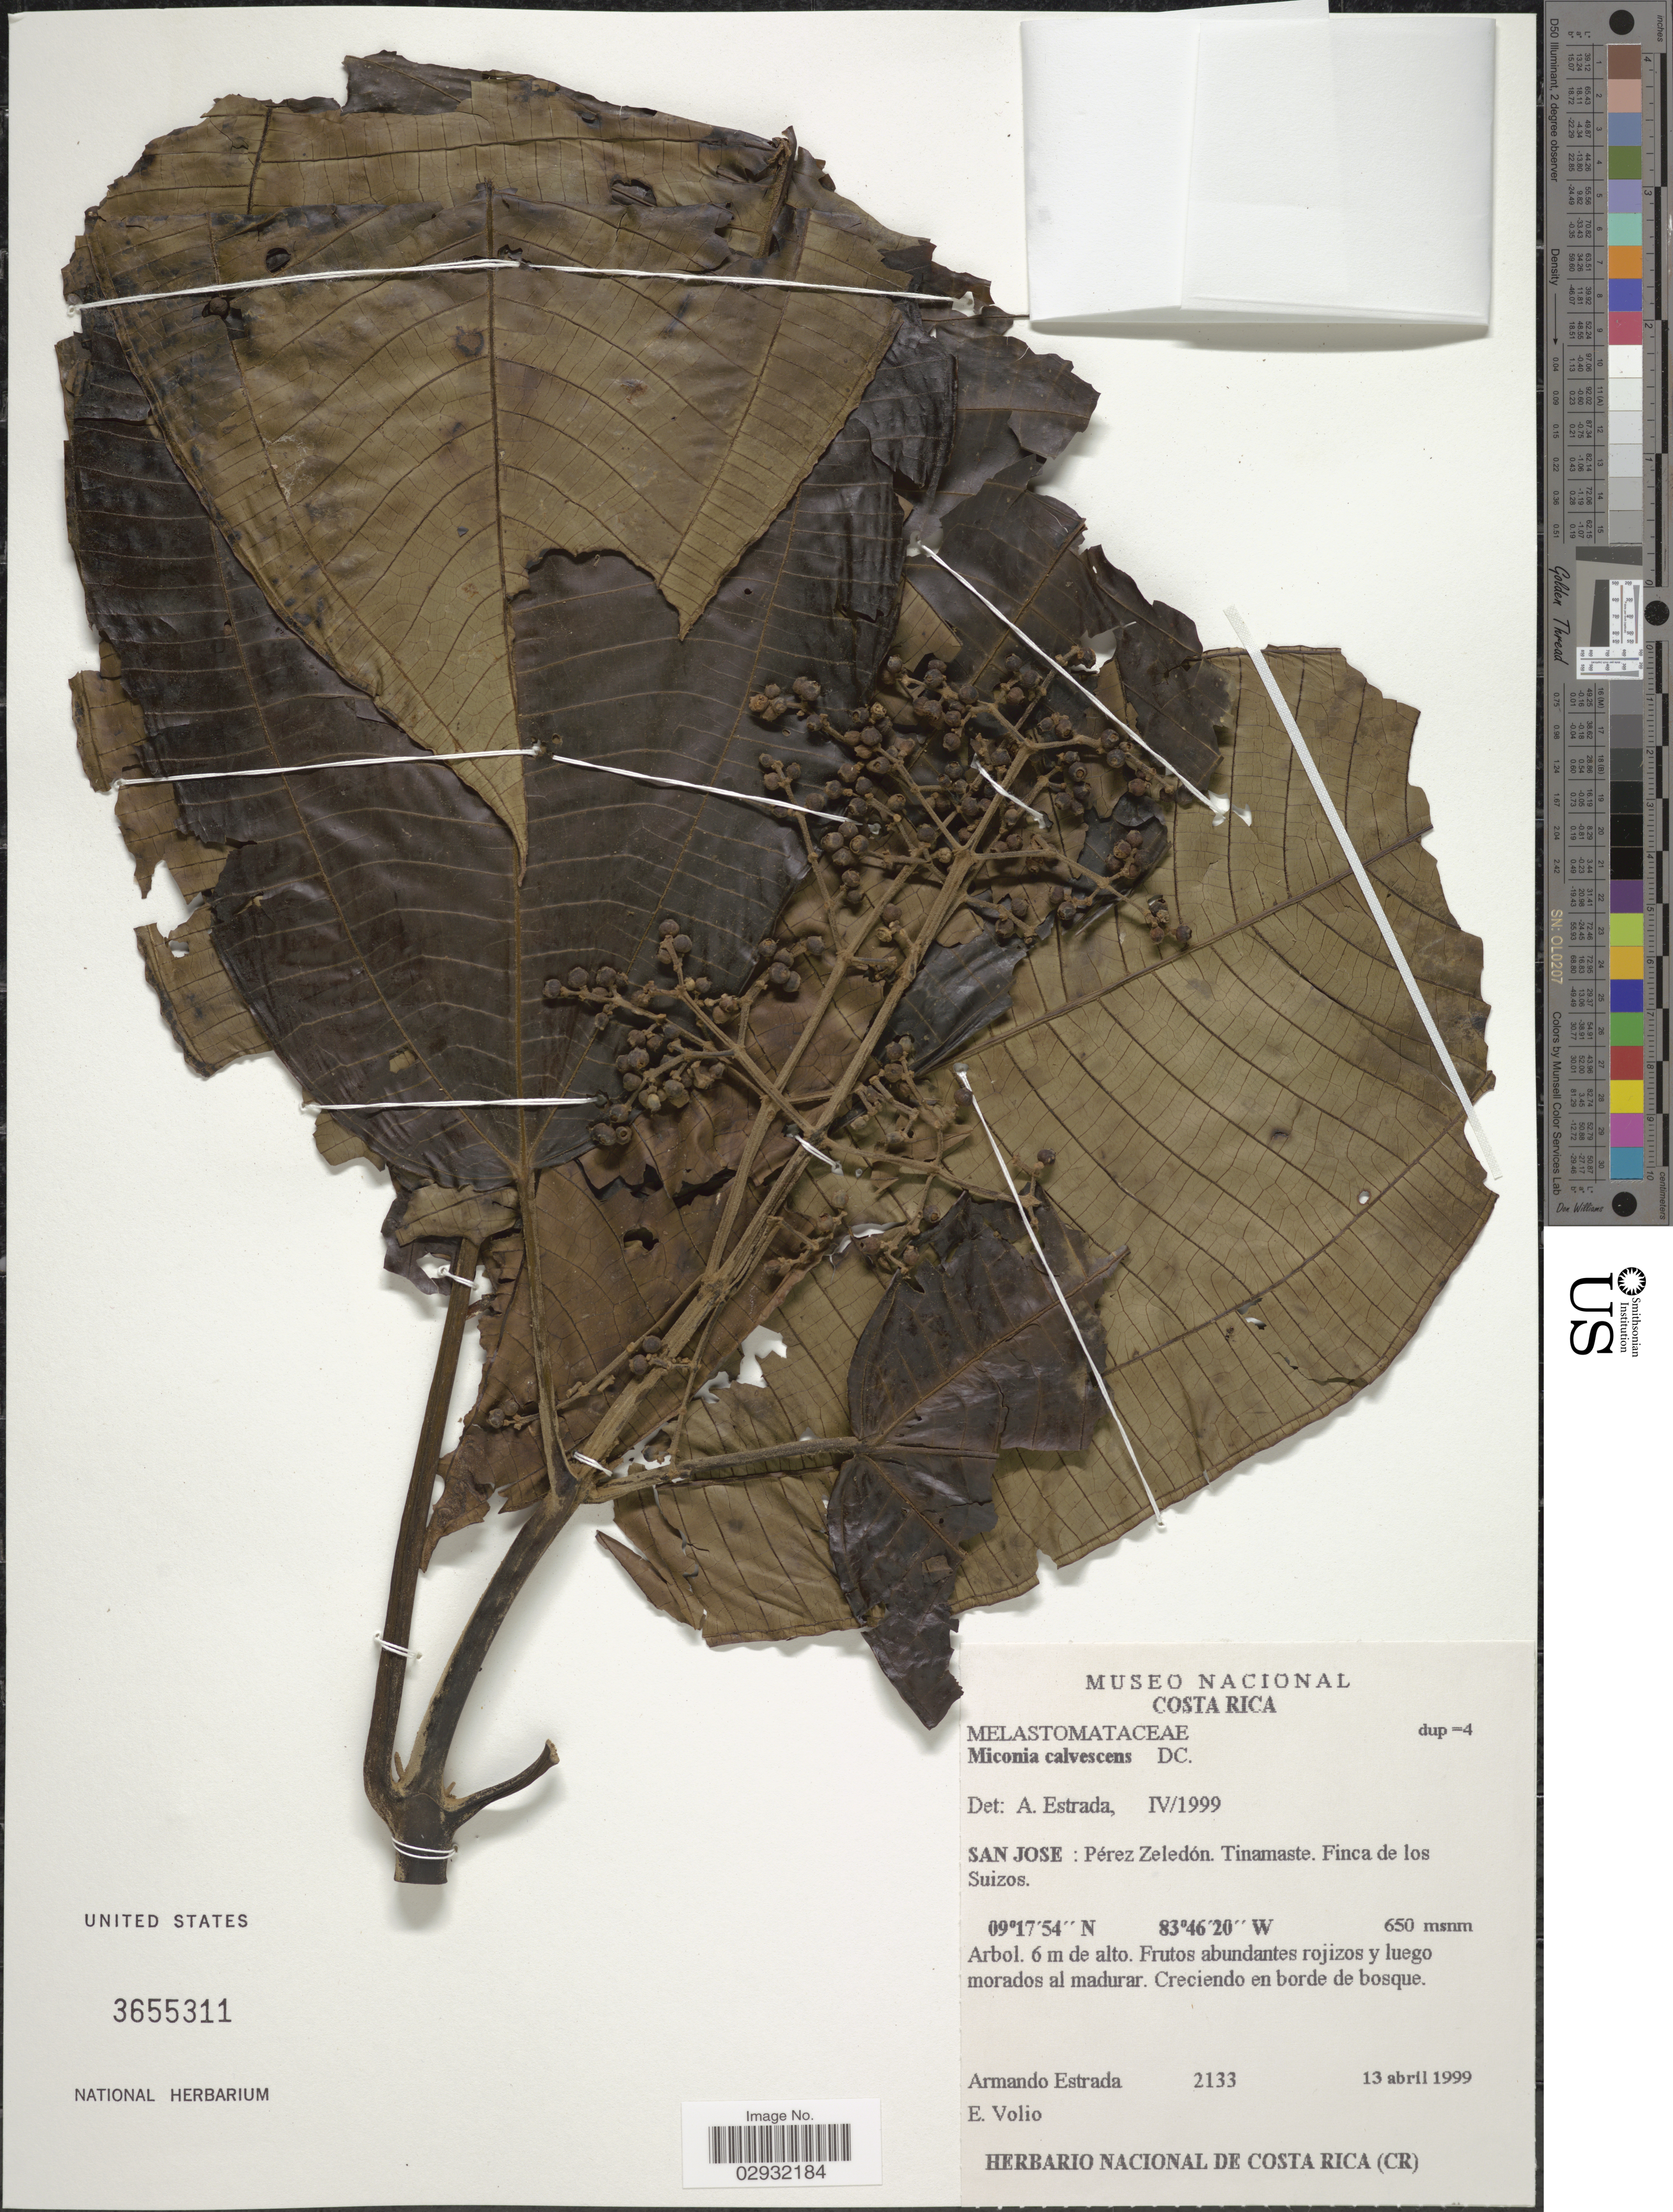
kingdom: Plantae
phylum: Tracheophyta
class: Magnoliopsida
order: Myrtales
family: Melastomataceae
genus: Miconia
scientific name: Miconia calvescens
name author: DC.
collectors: A. Estrada & E. Volio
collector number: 2133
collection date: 1999-04-13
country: Costa Rica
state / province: San José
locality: Pérez Zeledón, Tinamaste, Finca de los Suizos.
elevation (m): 650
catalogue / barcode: US 3655311